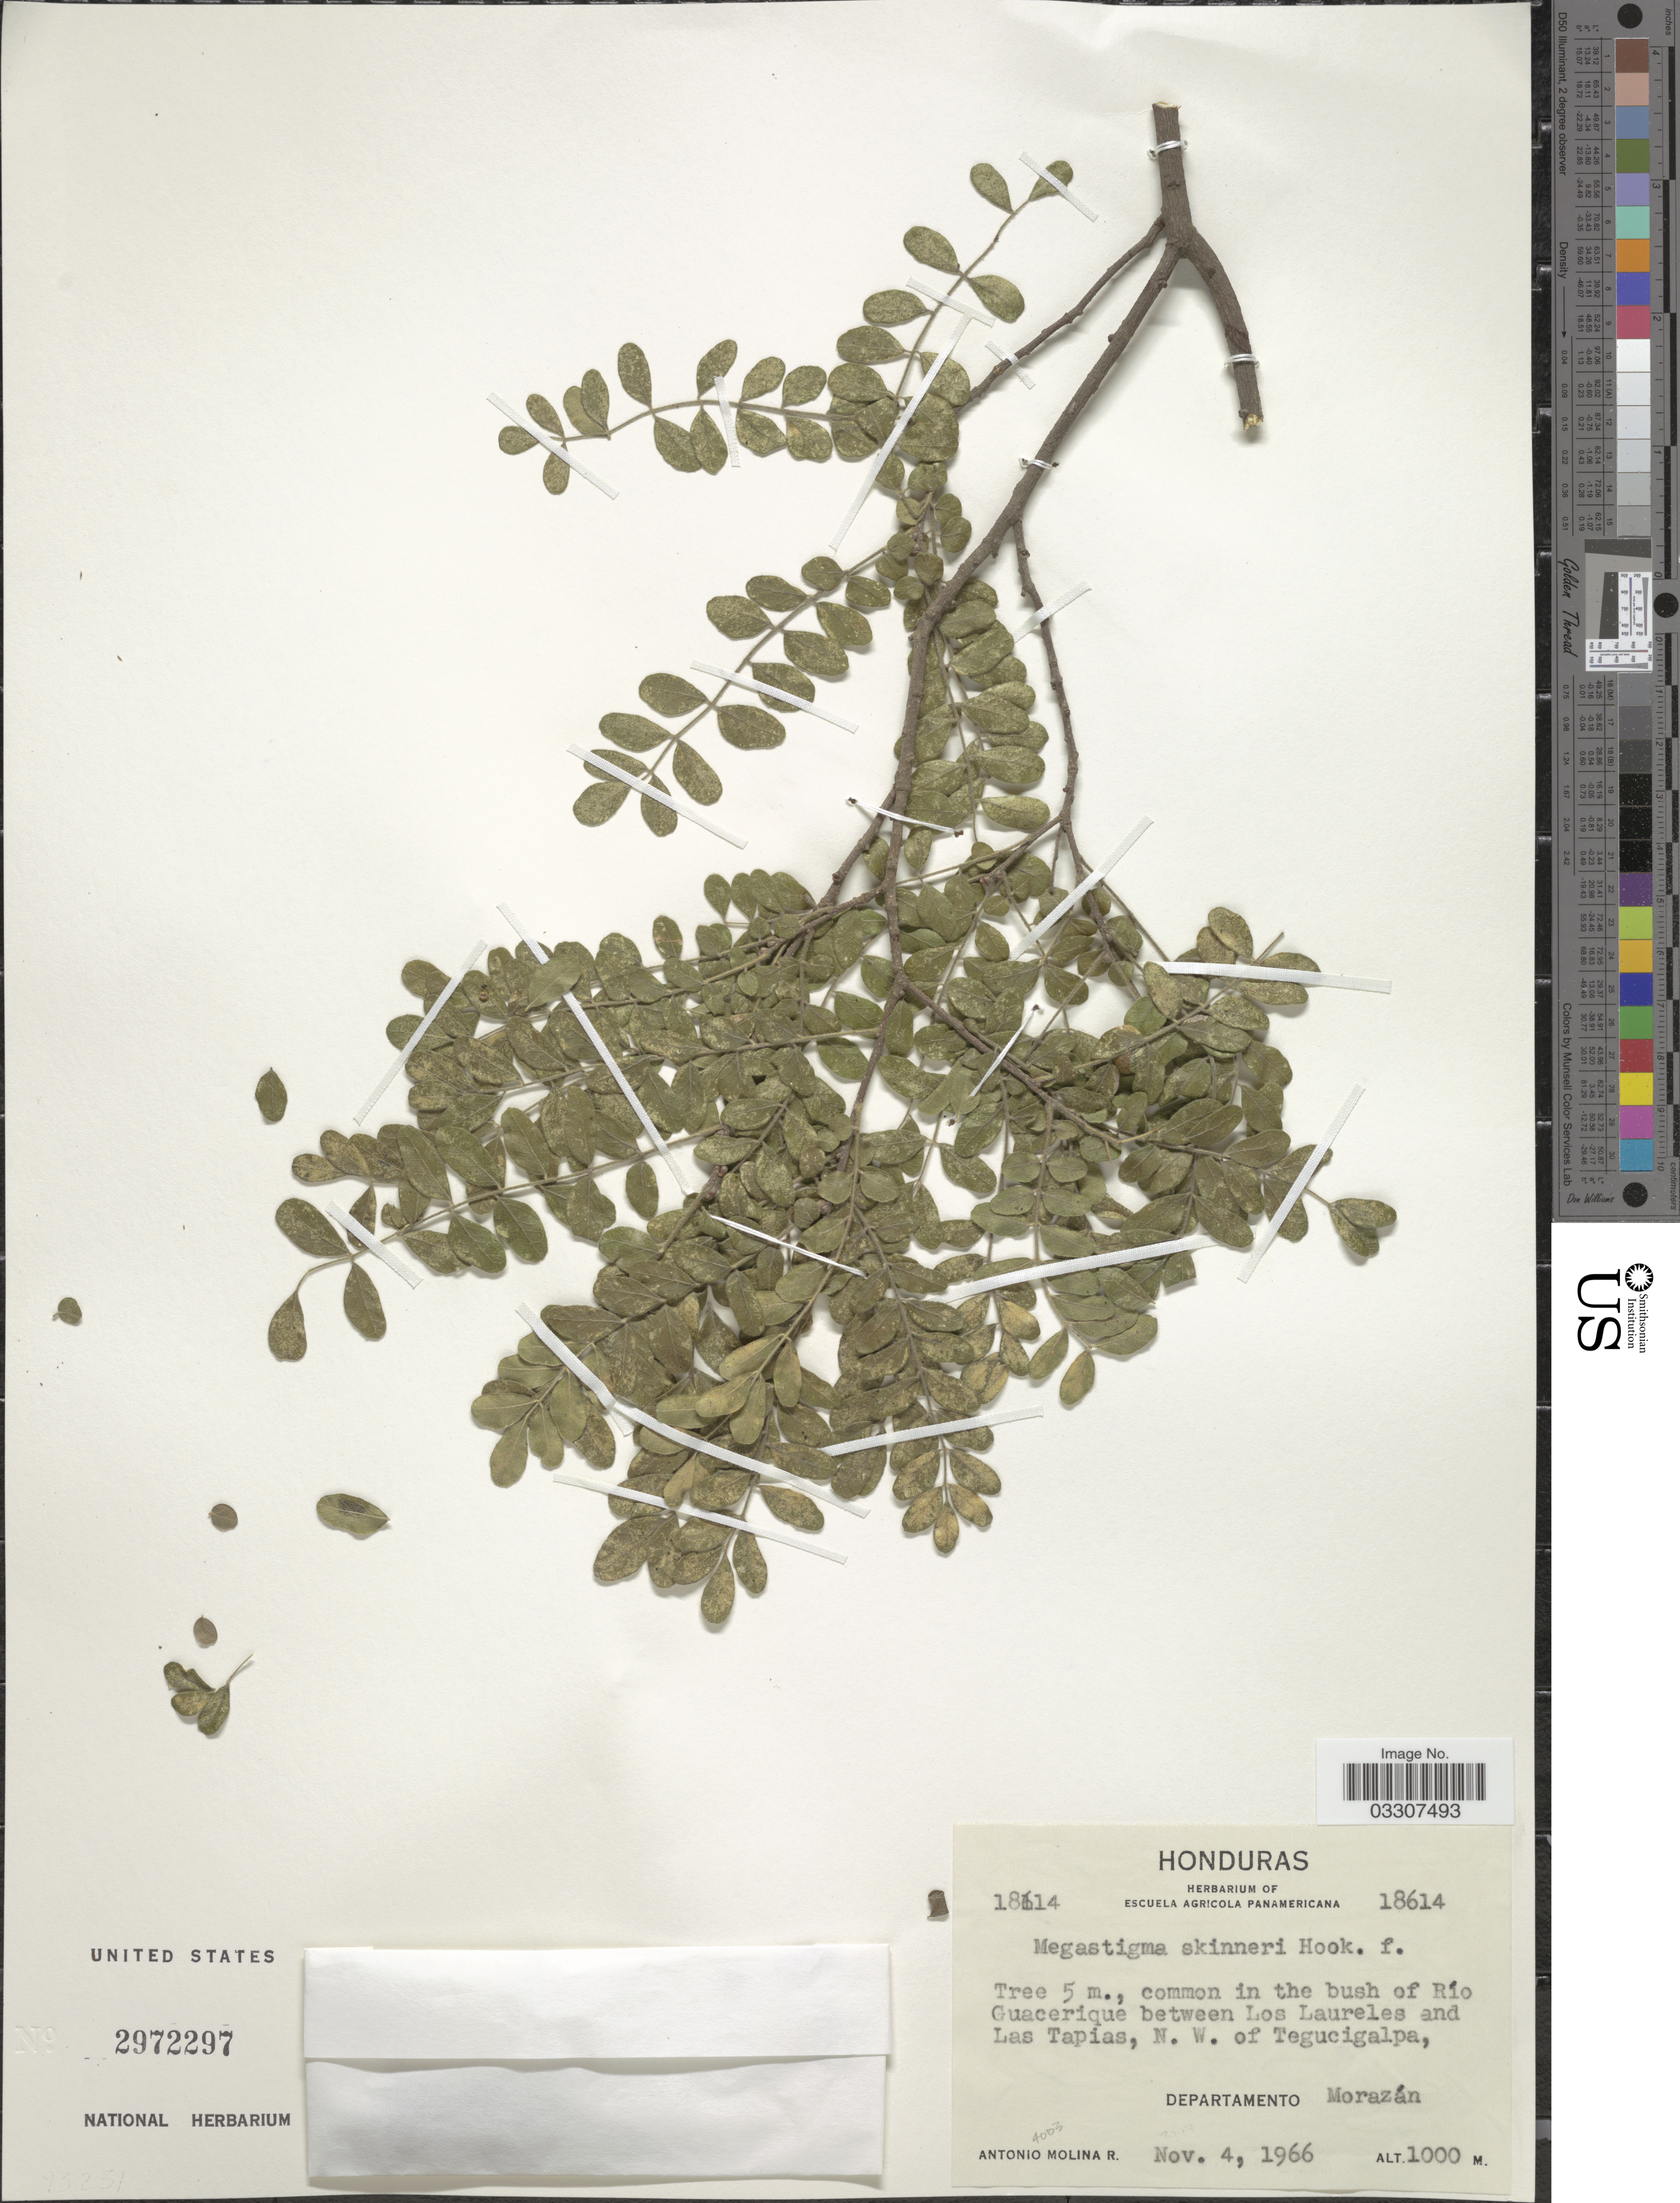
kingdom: Plantae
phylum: Tracheophyta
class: Magnoliopsida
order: Sapindales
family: Rutaceae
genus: Megastigma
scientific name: Megastigma skinneri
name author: Hook. f.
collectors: A. Molina R.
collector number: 18614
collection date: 1966-11-04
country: Honduras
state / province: Fco. Morazán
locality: Common in the bush of Río Guacerique between Los Laureles and Las Tapias, N. W. of Tegucigalpa, Departamento Morazán.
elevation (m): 1000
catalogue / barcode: US 2972297